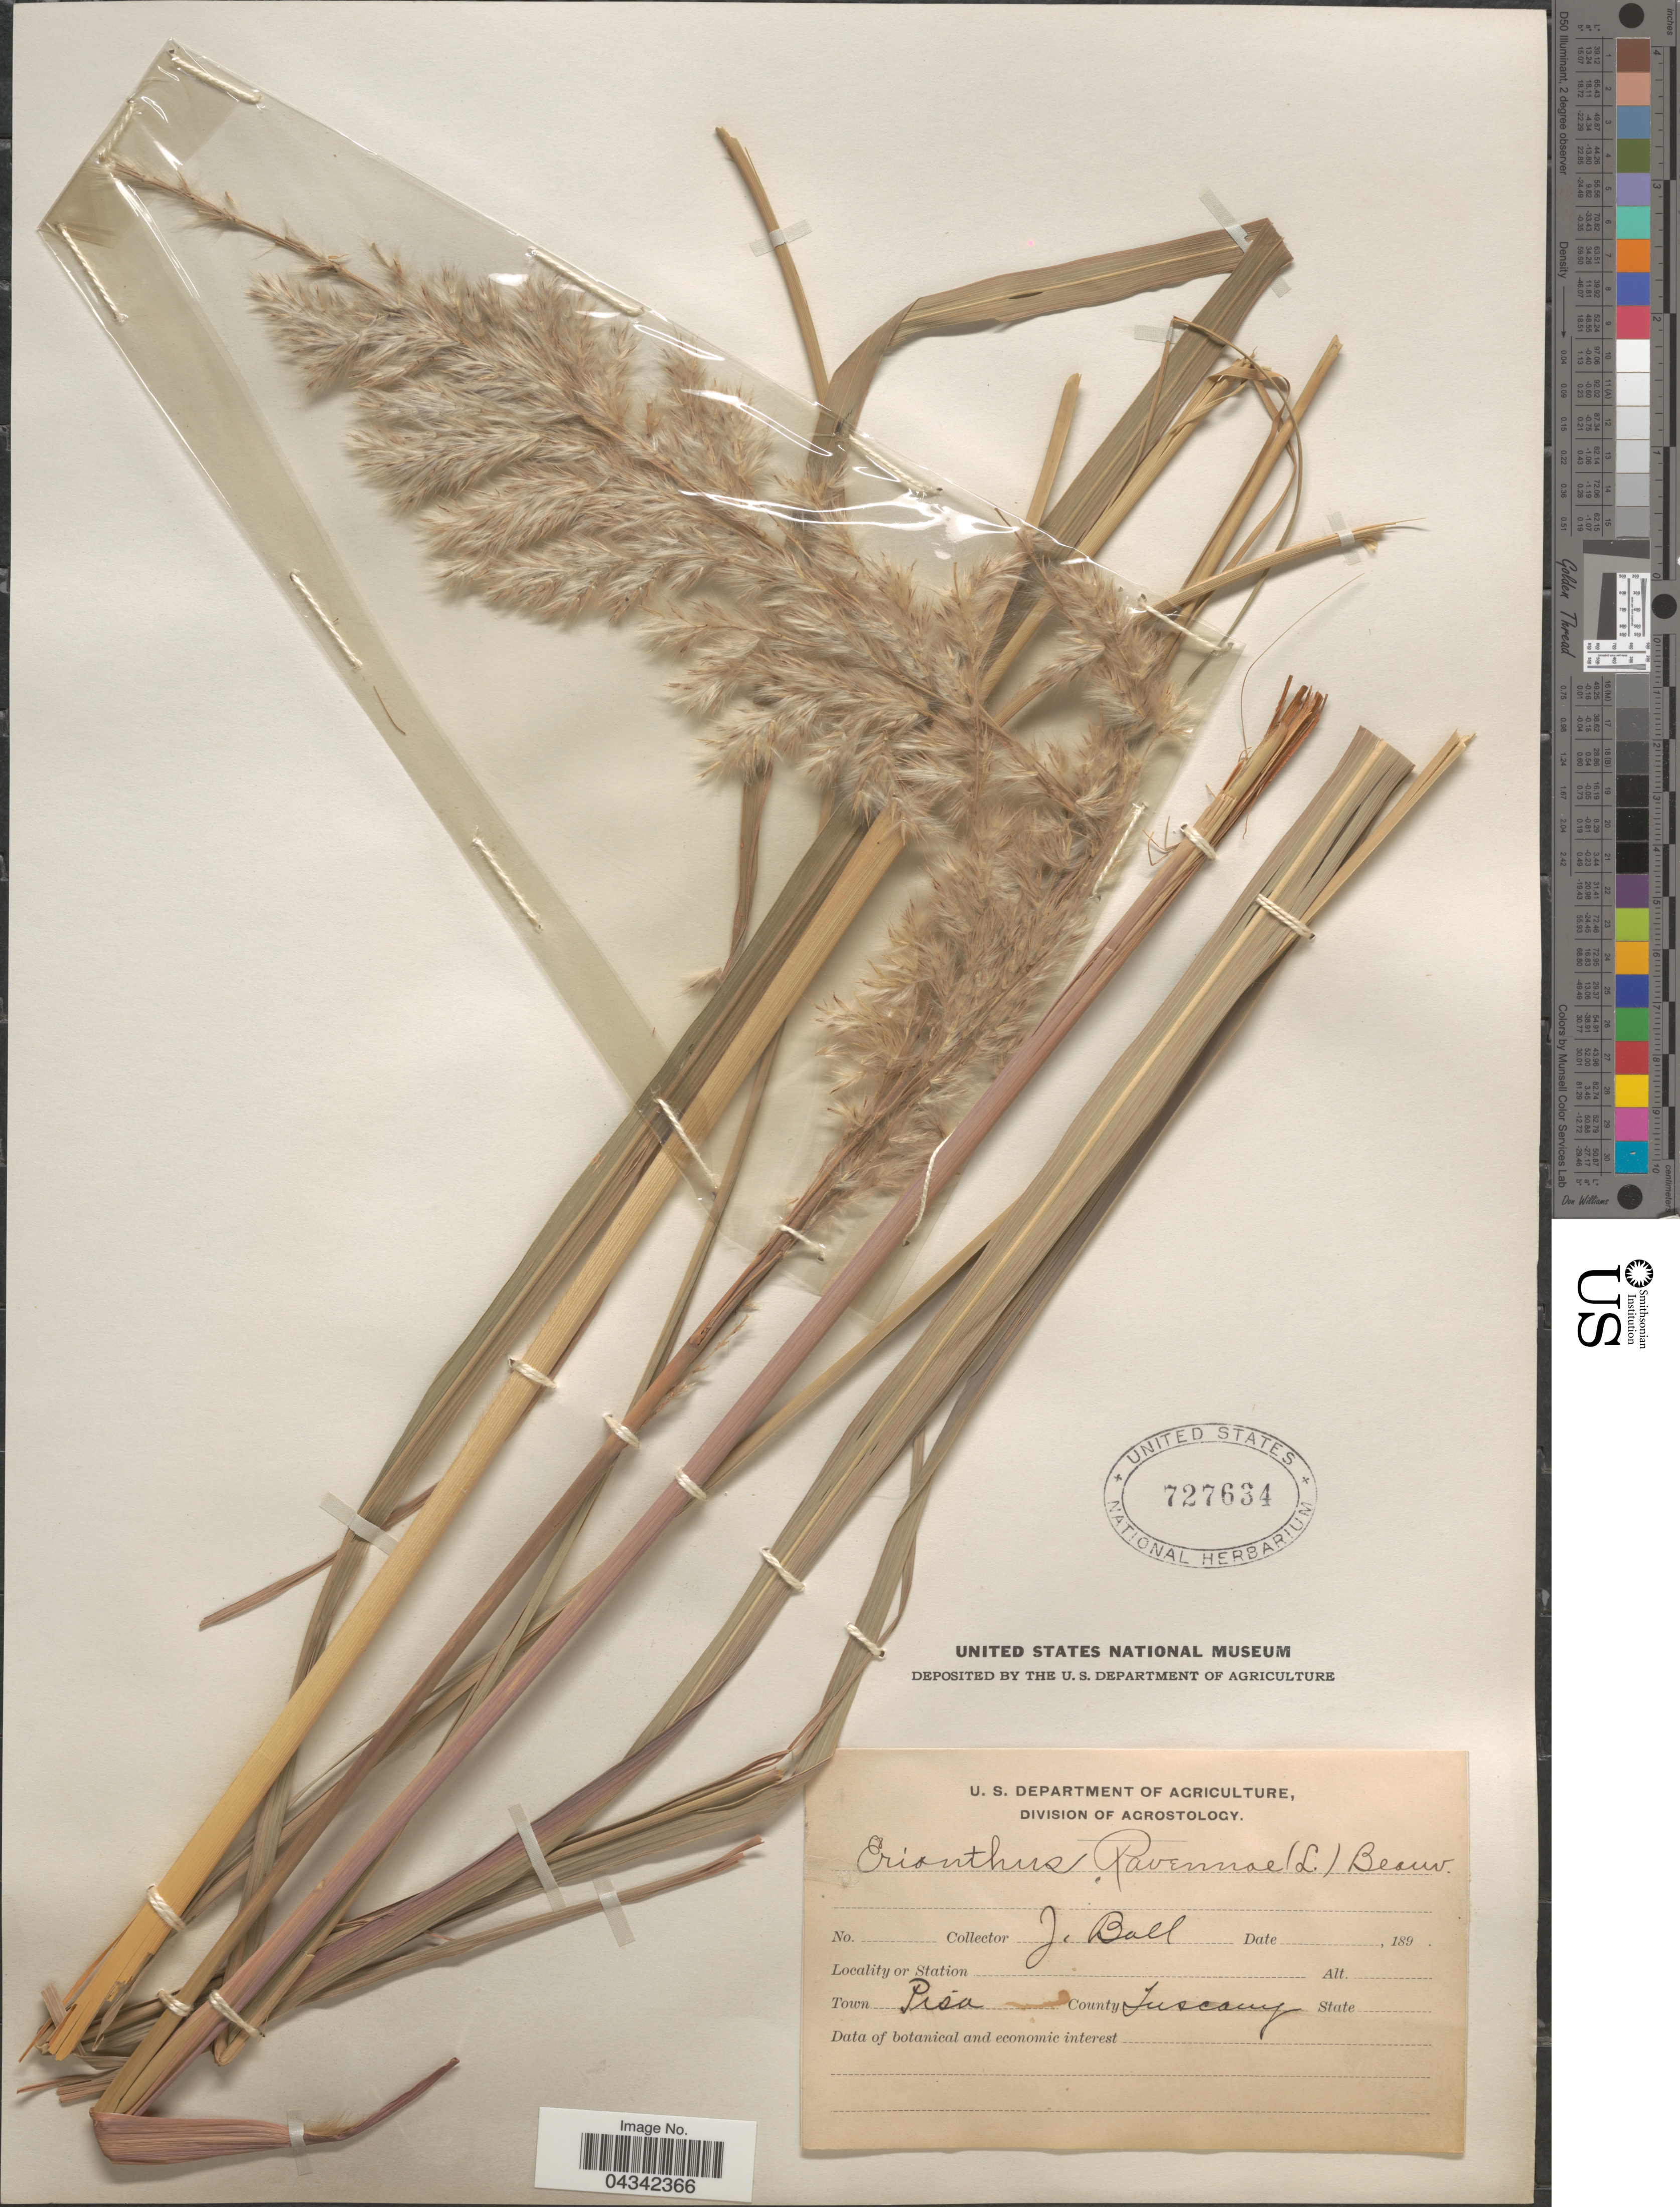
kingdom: Plantae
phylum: Tracheophyta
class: Liliopsida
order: Poales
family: Poaceae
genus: Tripidium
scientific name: Tripidium ravennae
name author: (L.) H. Scholz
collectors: J. Ball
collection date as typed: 189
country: Italy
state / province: Tuscany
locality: Town Pisa. County Tuscany.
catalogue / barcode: US 727634